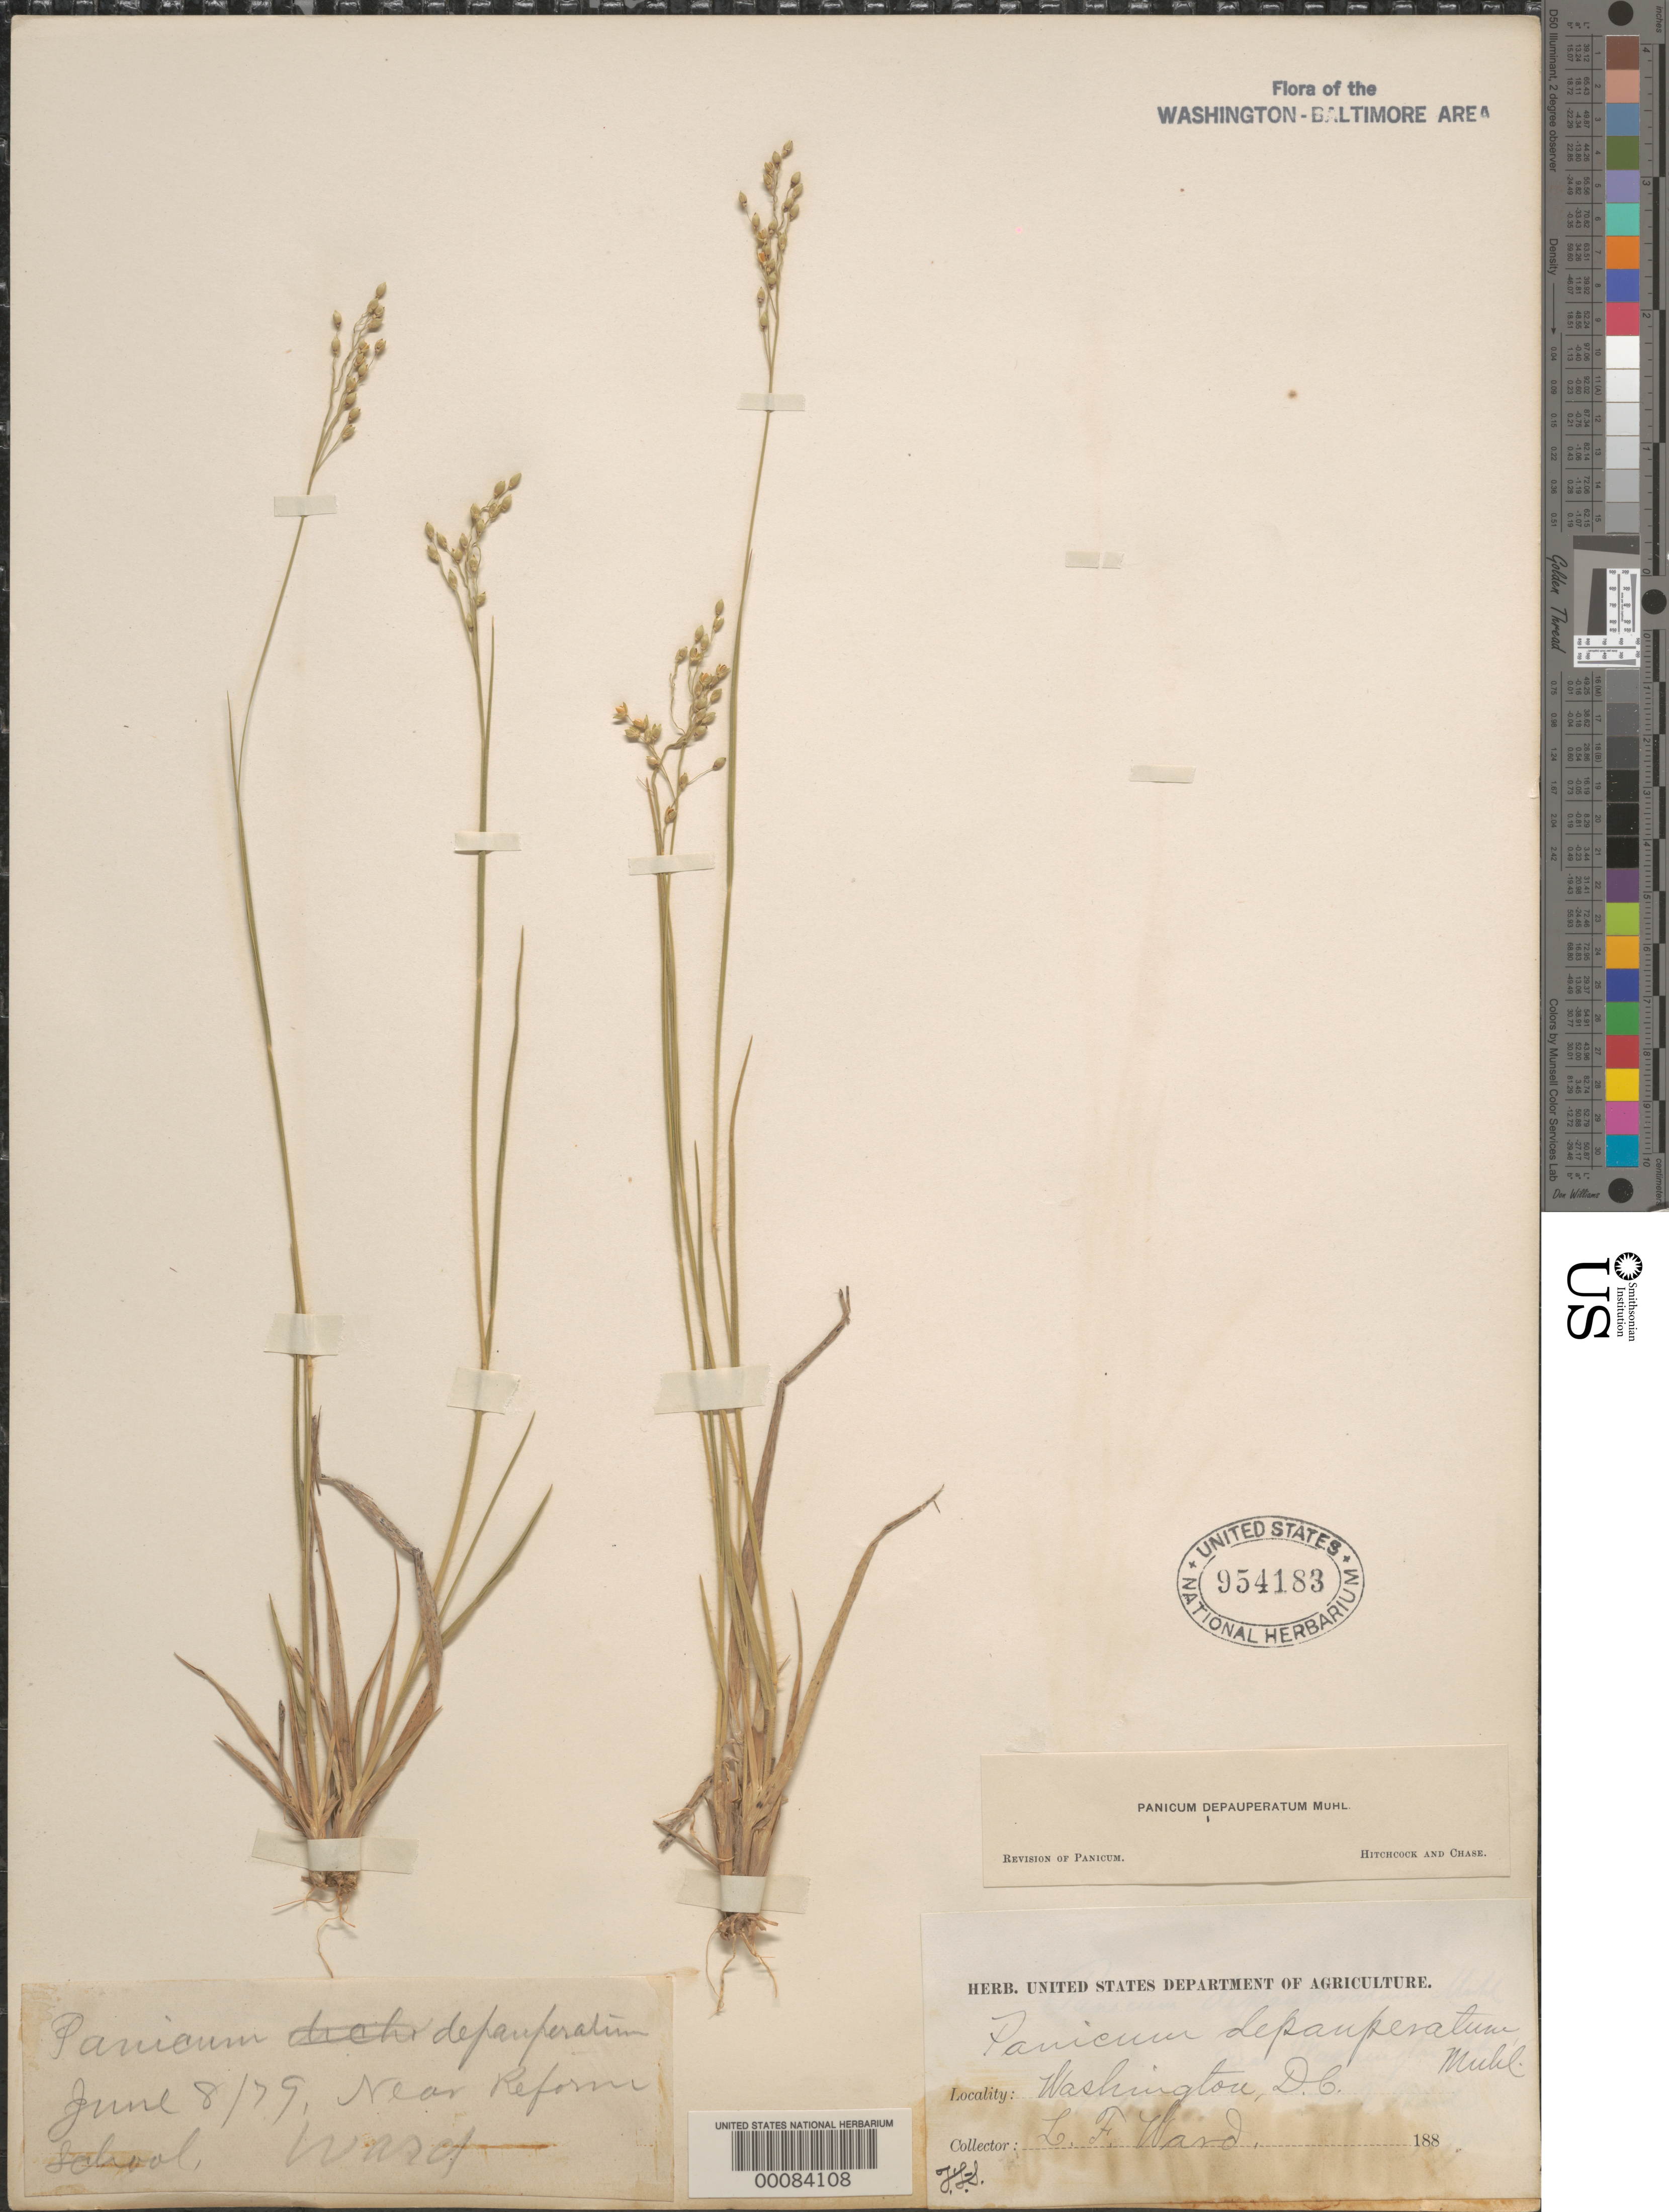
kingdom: Plantae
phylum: Tracheophyta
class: Liliopsida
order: Poales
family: Poaceae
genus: Dichanthelium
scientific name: Dichanthelium depauperatum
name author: (Muhl.) Gould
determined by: Hitchcock, A. S.; Chase, [M.] A.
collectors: L. F. Ward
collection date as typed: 08 Jun 1879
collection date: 1879-06-08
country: United States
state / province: District of Columbia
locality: Near Reform School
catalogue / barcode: US 954183